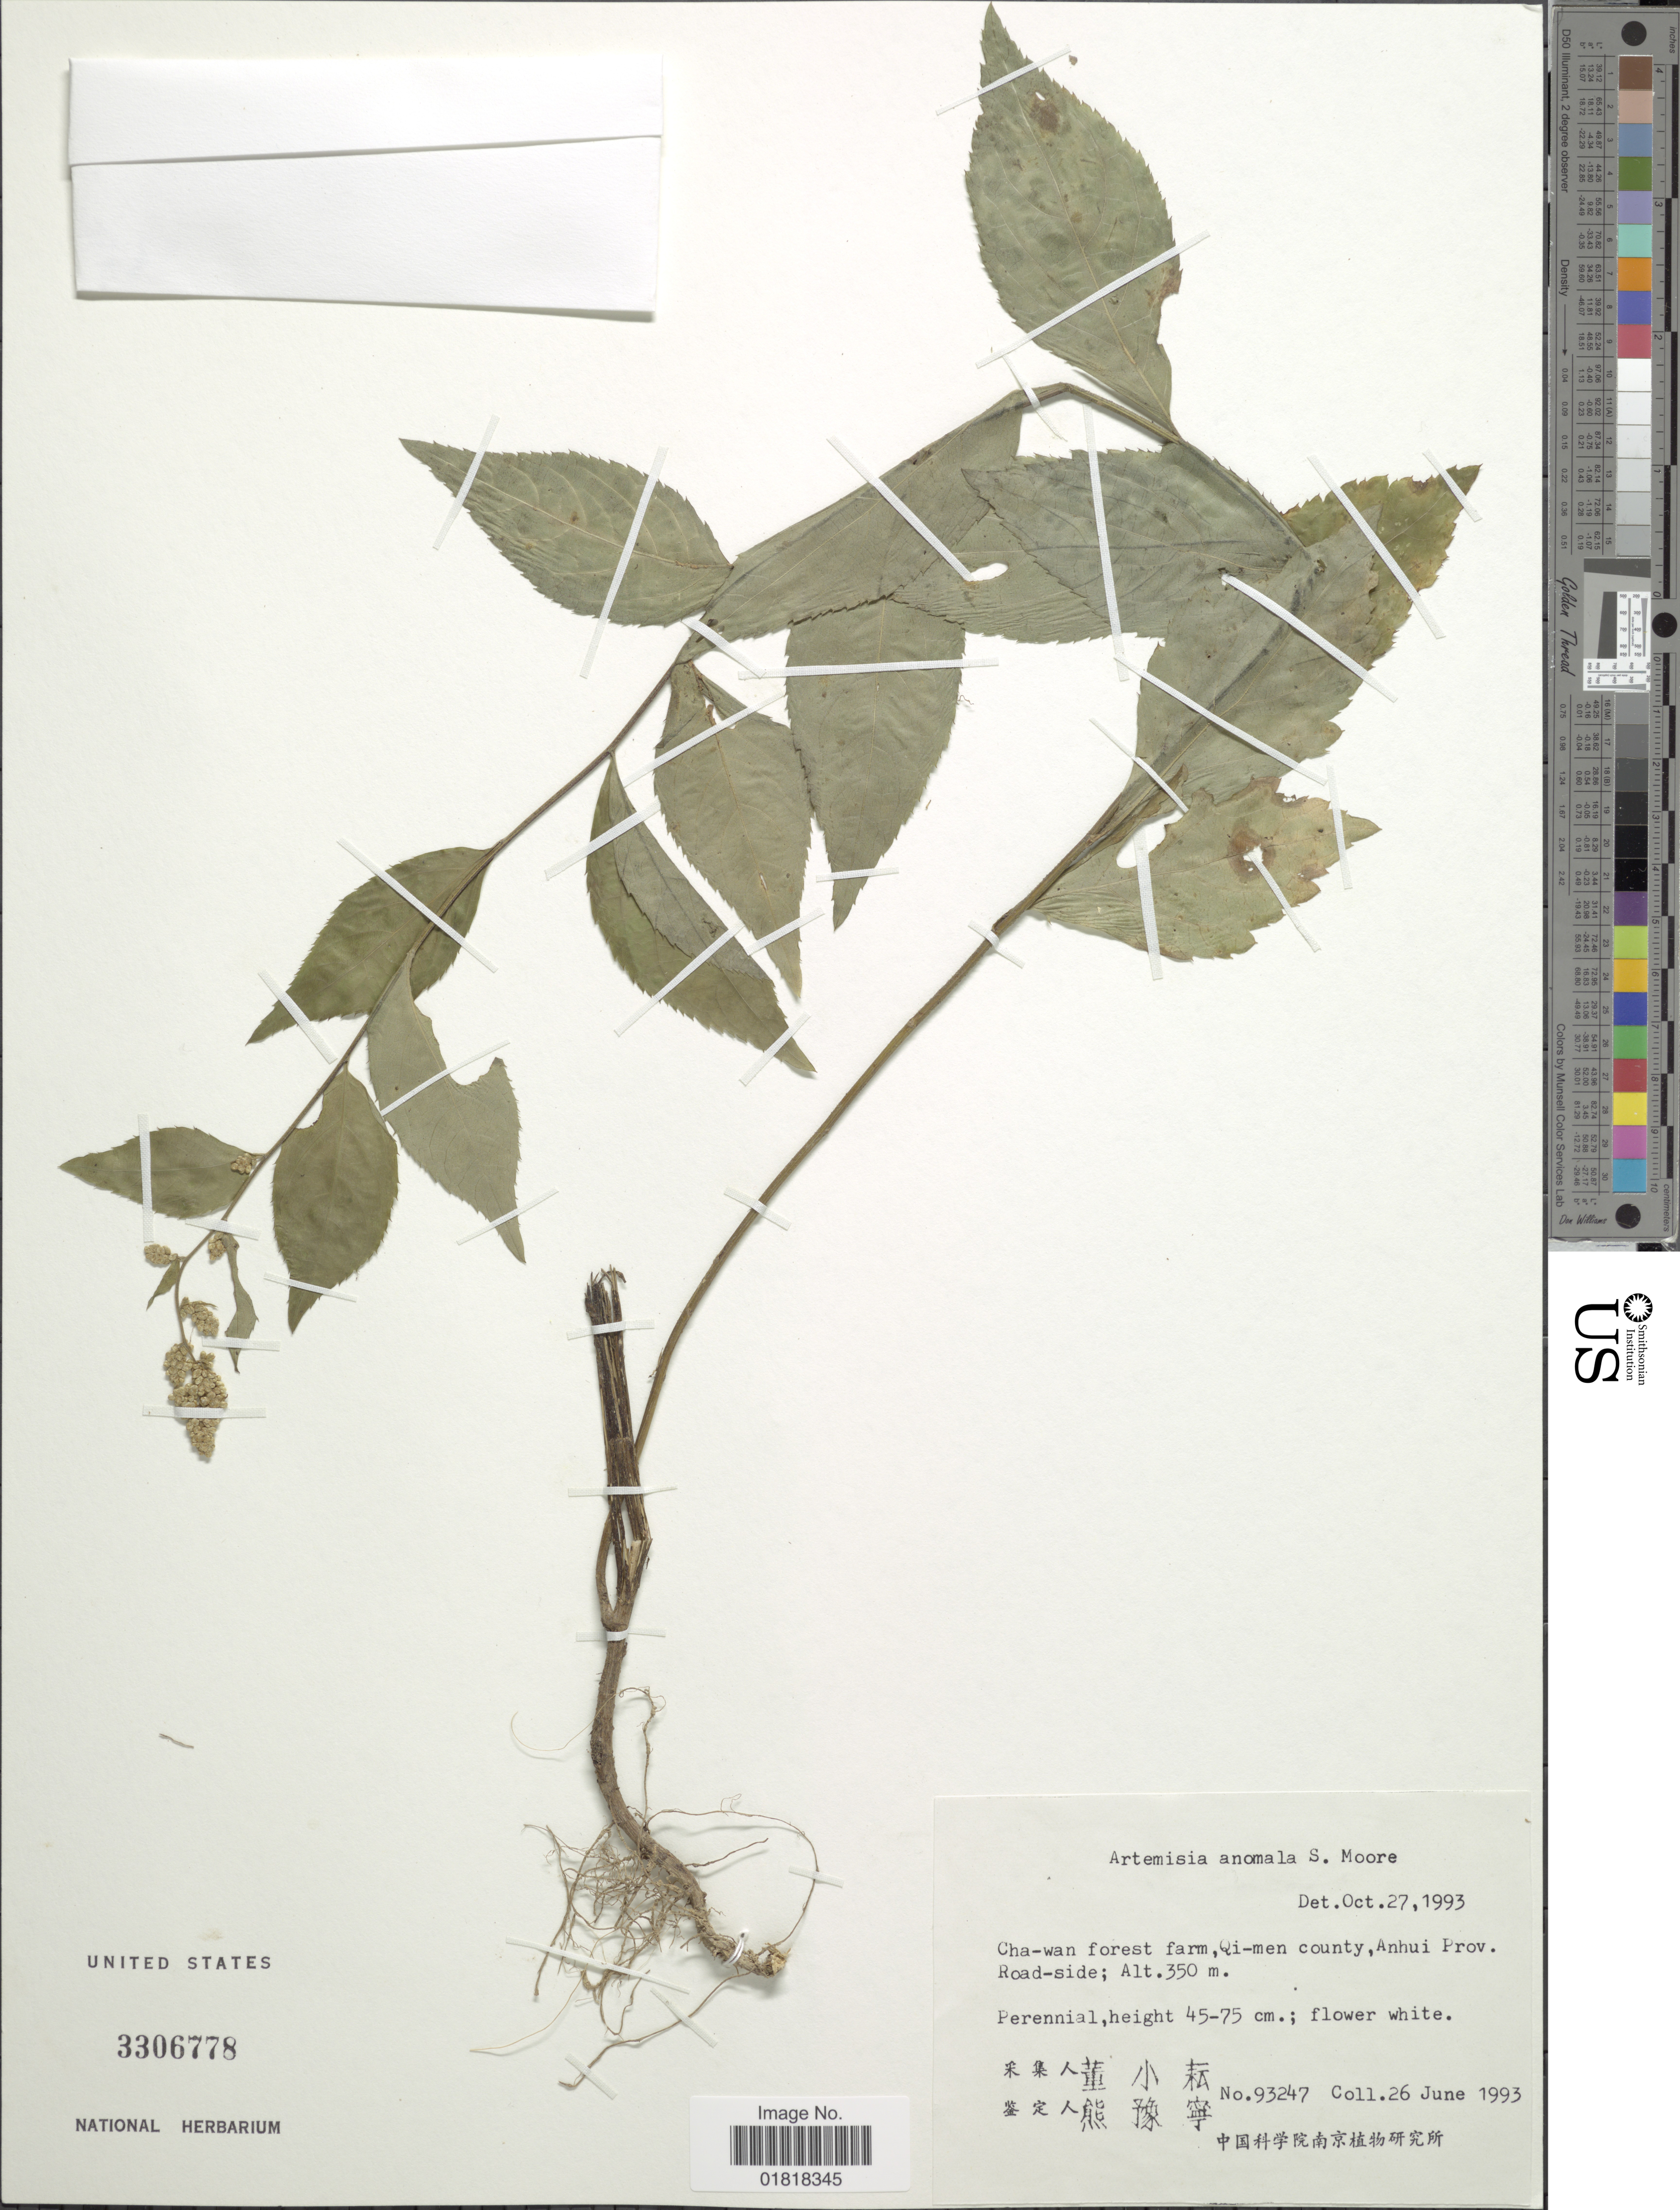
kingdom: Plantae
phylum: Tracheophyta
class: Magnoliopsida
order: Asterales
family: Asteraceae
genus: Artemisia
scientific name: Artemisia anomala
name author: S. Moore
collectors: S. Moore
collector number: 93247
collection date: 1993-06-26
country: China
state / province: Anhui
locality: Cha-wan forest farm, Qi-men county, road-side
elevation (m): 350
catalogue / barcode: US 3306778